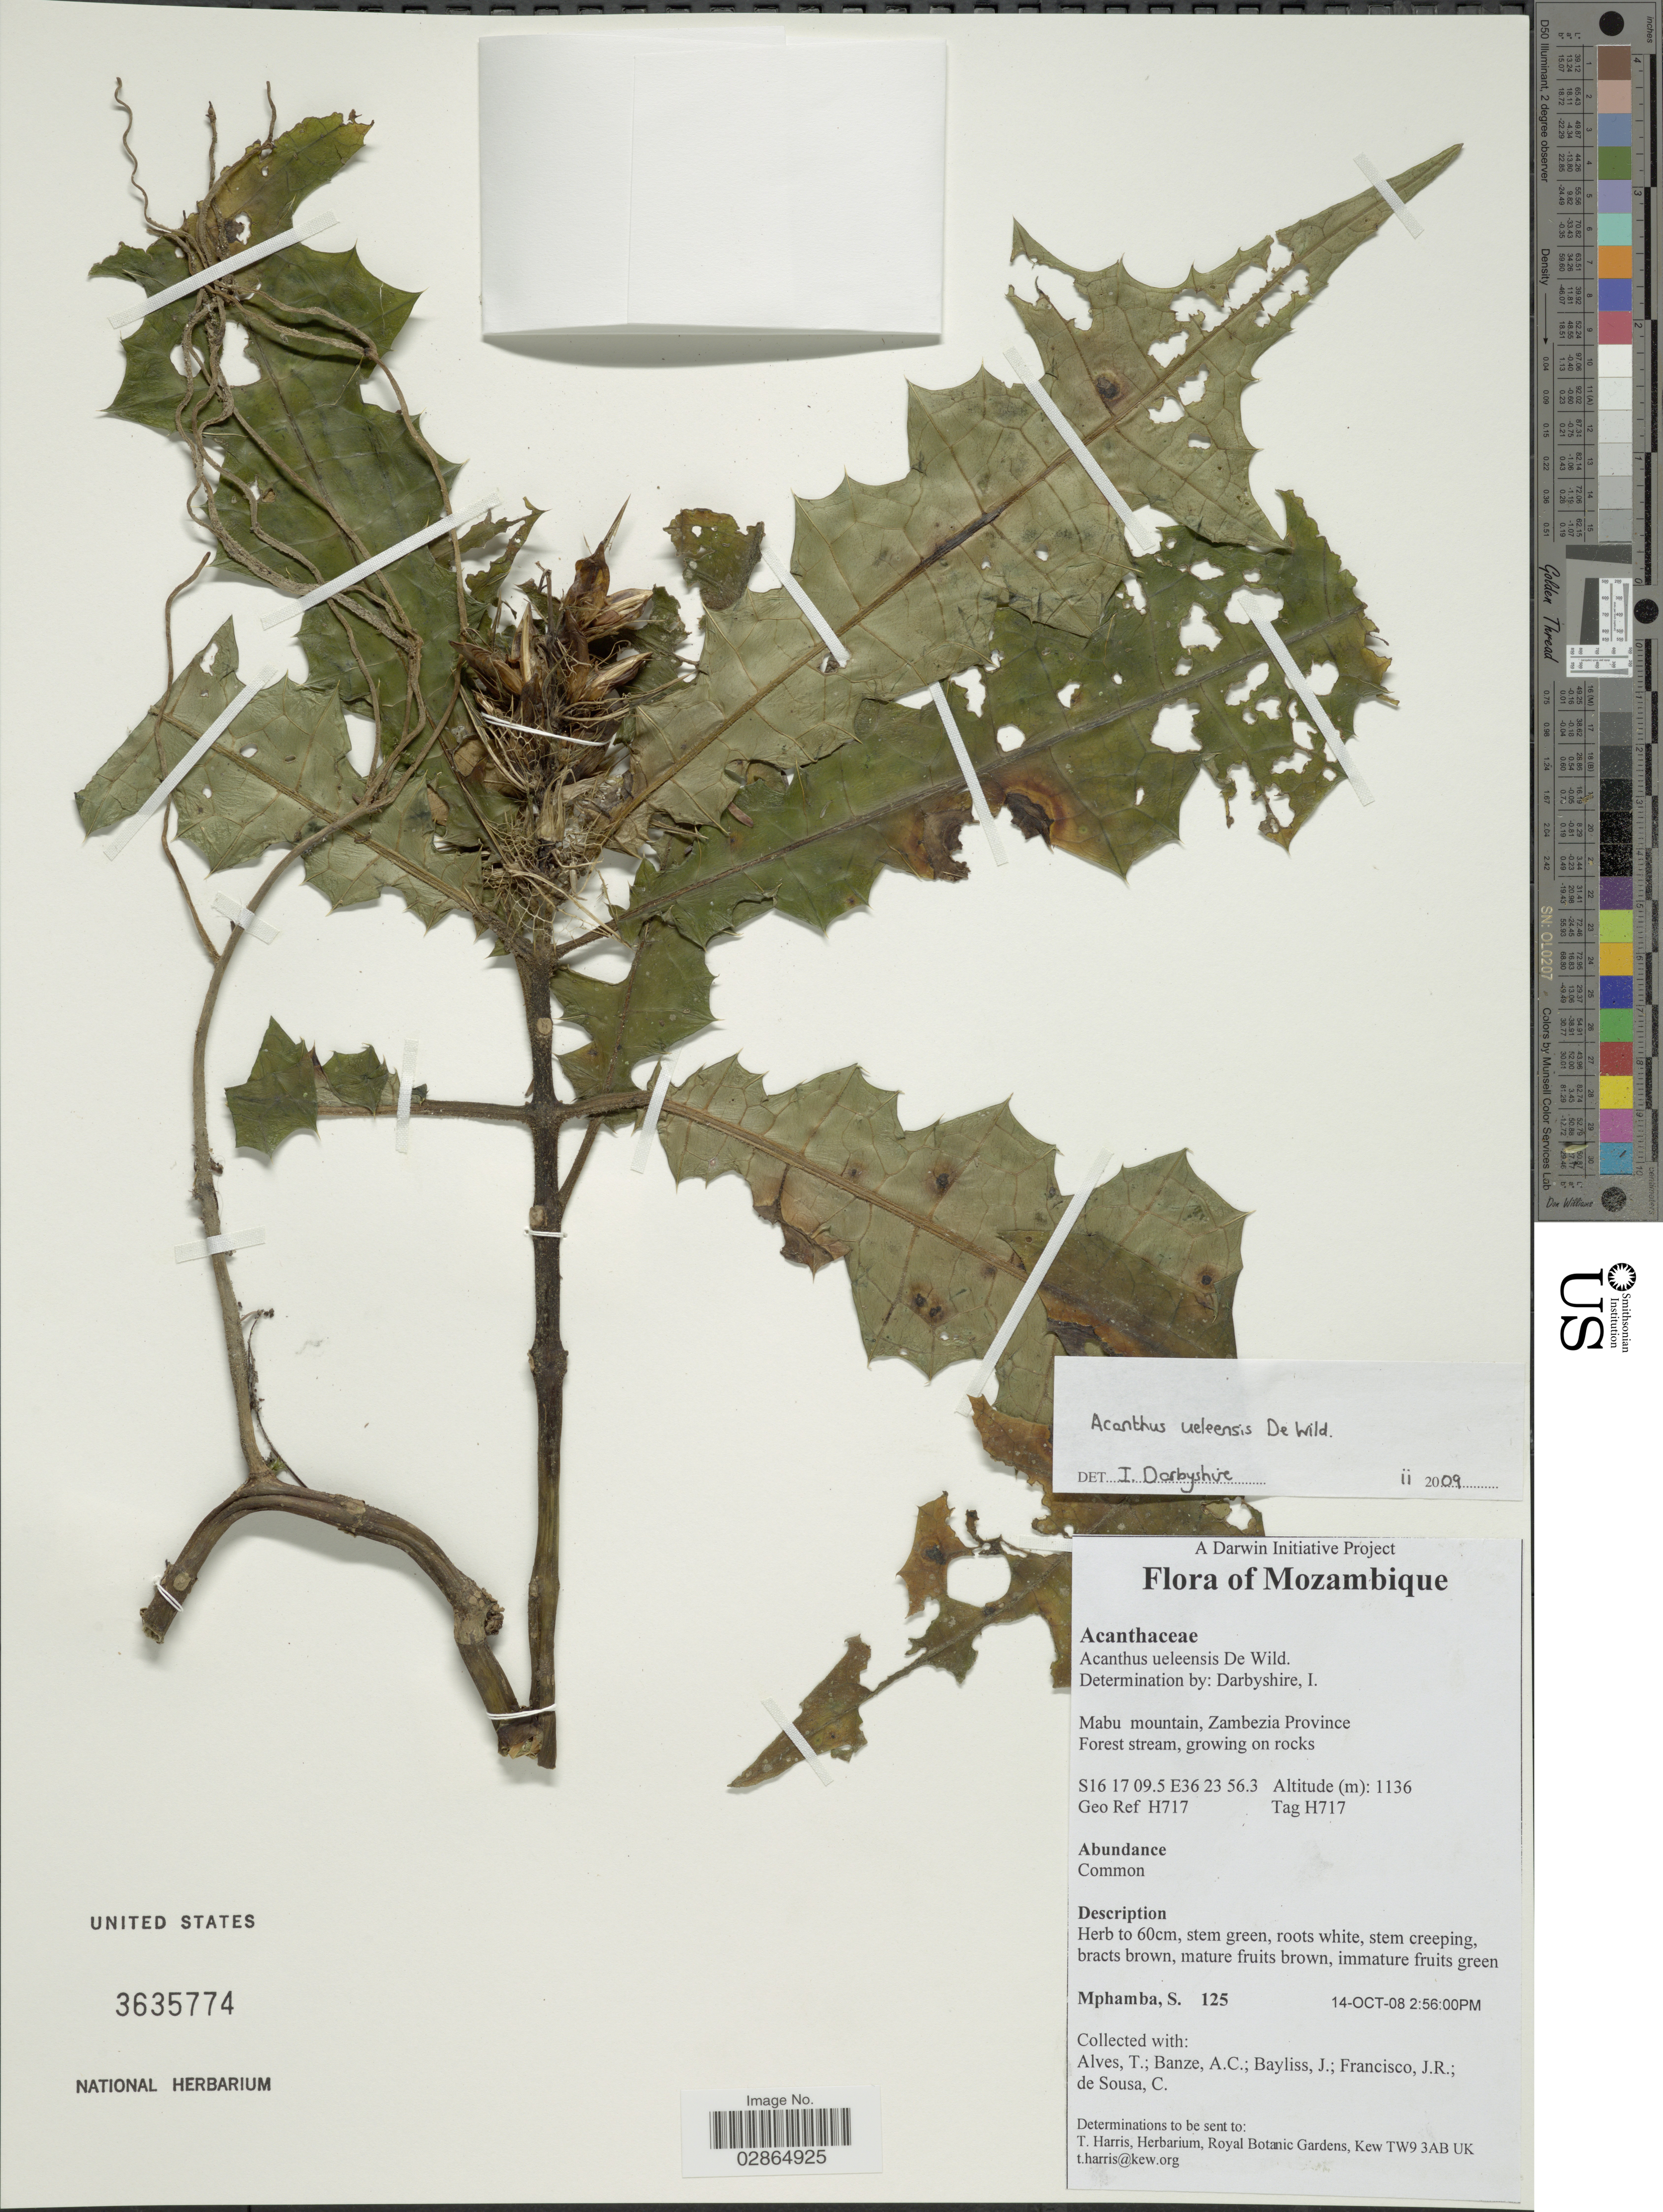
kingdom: Plantae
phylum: Tracheophyta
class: Magnoliopsida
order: Lamiales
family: Acanthaceae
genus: Acanthus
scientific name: Acanthus ueleensis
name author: De Wild.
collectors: S. Mphamba, T. Alves, A. Banze, J. Bayliss & et al.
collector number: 125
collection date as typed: Transcribed d/m/y: 14/10/8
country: Mozambique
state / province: Zambézia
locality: Mabu mountain, Zambezia Province.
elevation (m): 1136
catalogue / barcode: US 3635774